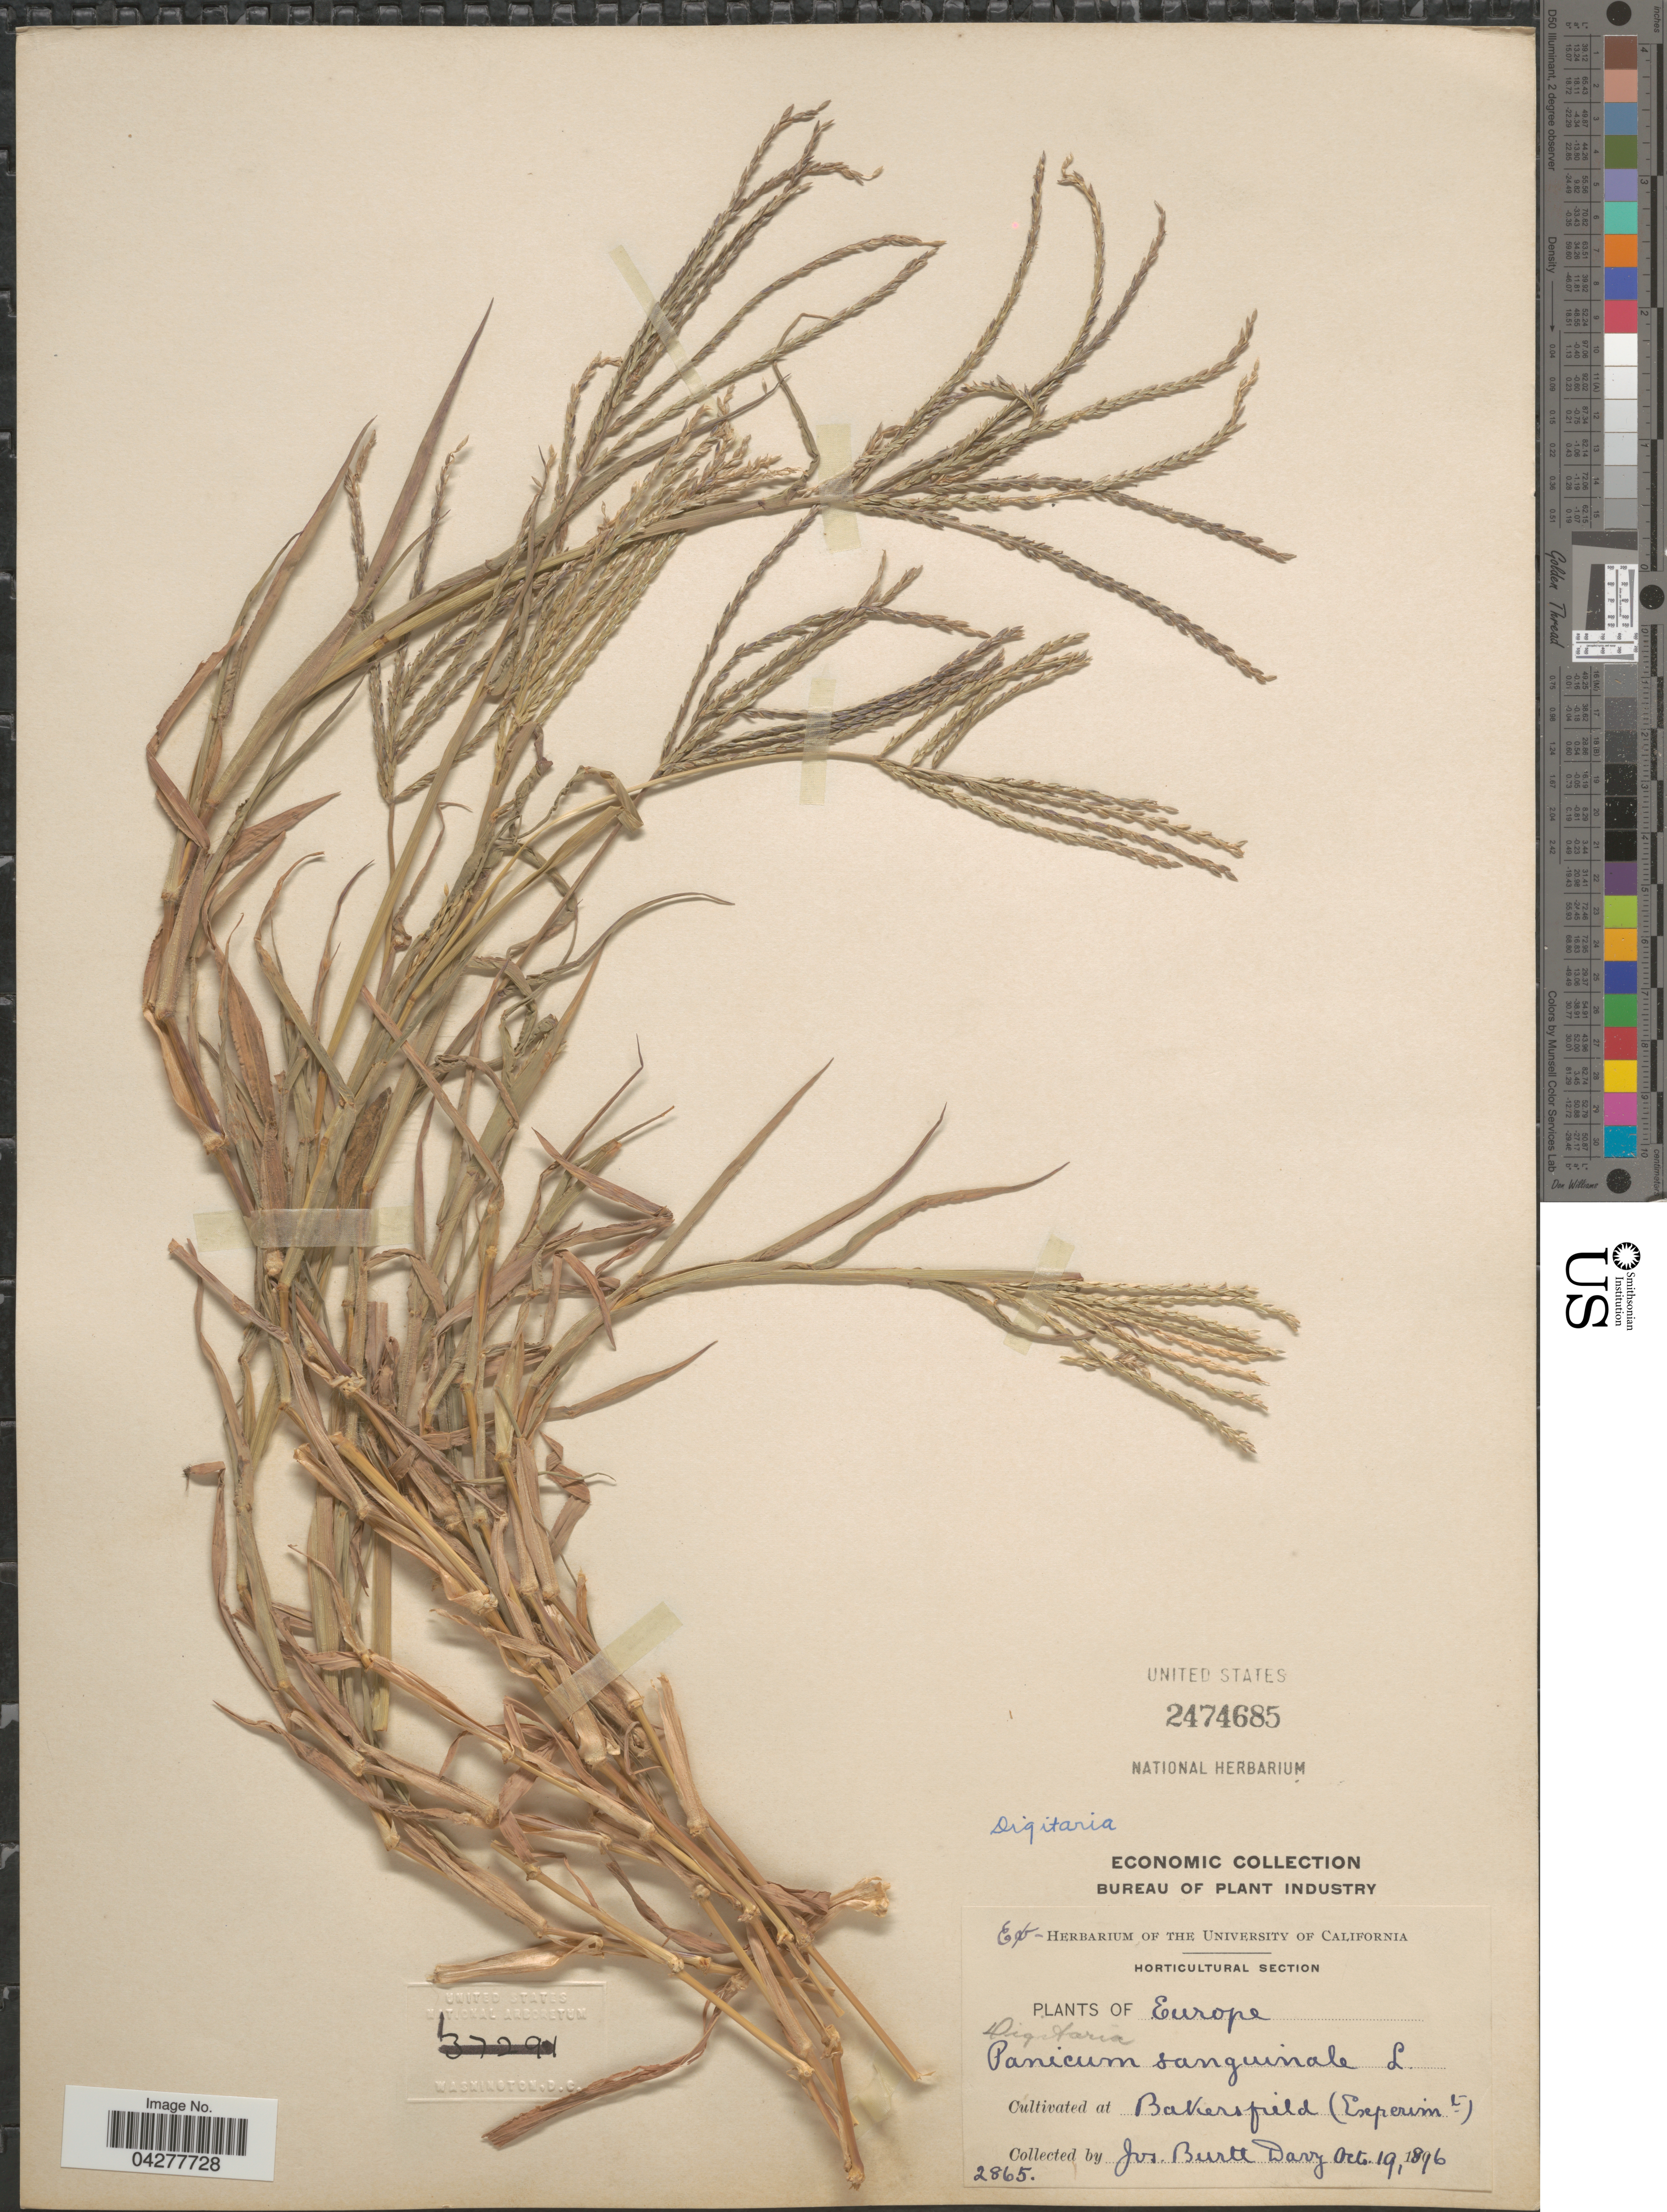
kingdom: Plantae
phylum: Tracheophyta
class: Liliopsida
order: Poales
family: Poaceae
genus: Digitaria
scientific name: Digitaria sanguinalis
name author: (L.) Scop.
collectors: J. Burtt Davy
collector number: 2865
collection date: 1896-10-19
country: United States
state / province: California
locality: At Bakersfield (Experimt.).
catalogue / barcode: US 2474685